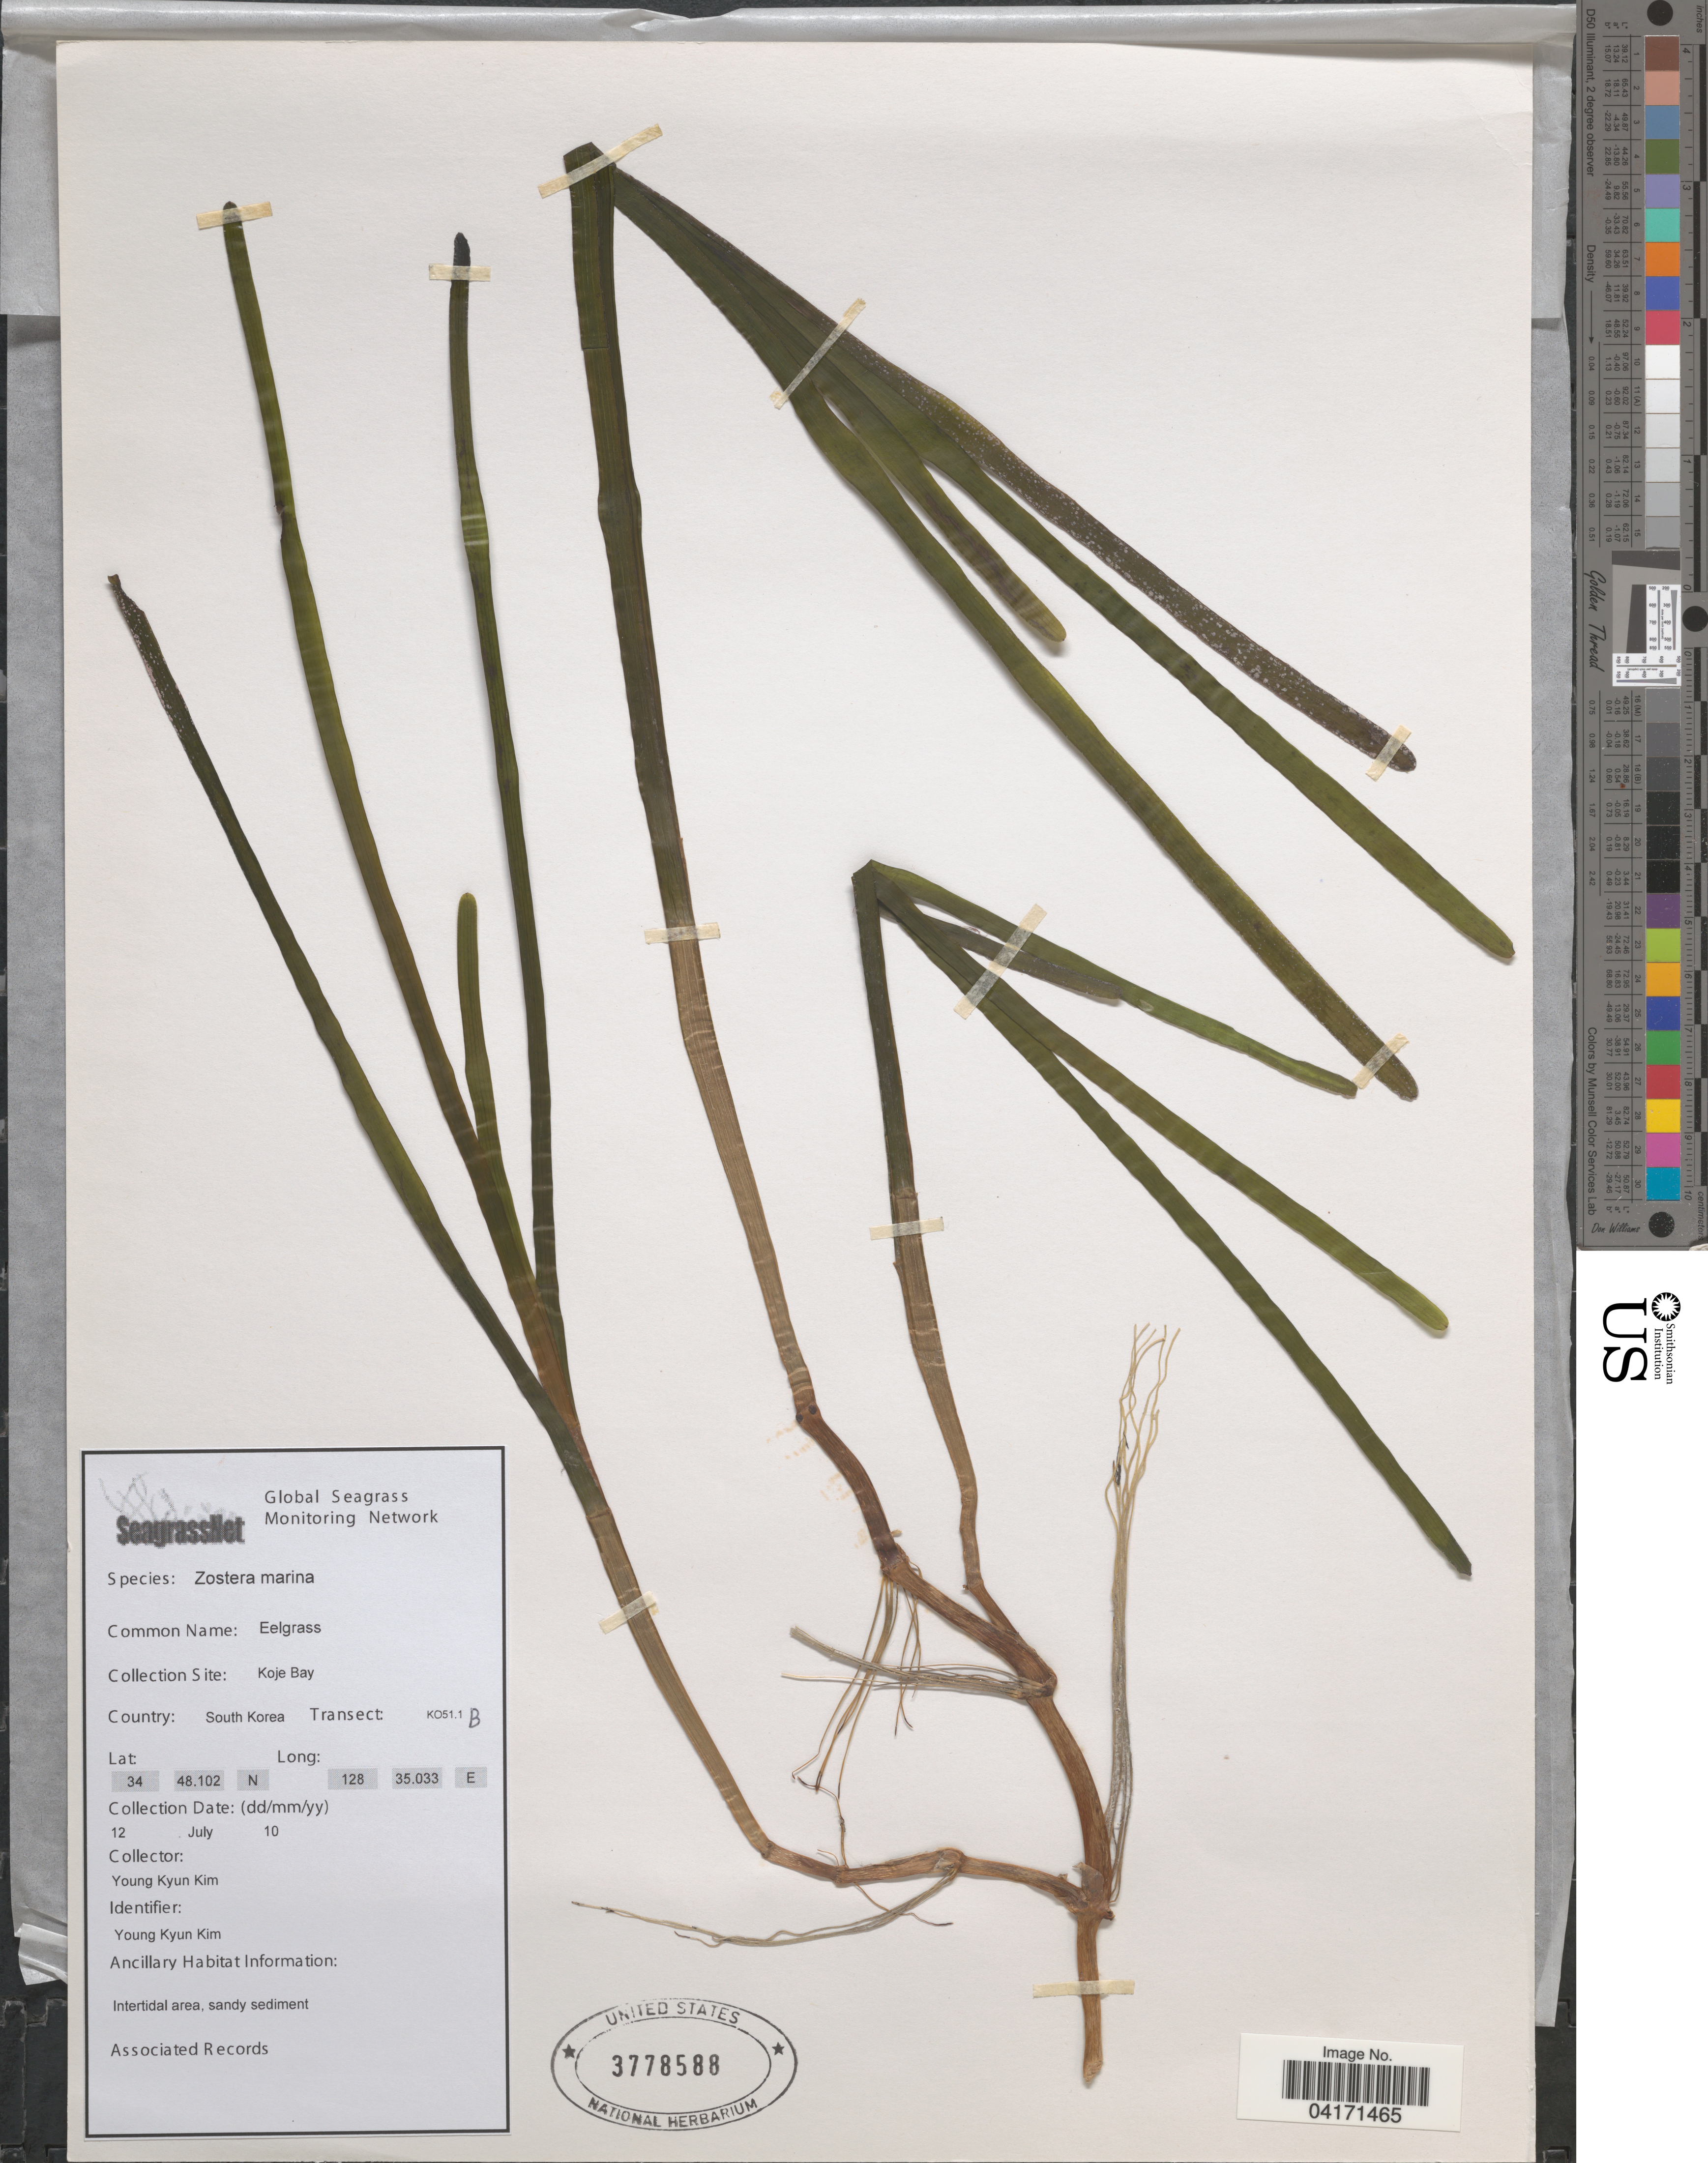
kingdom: Plantae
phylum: Tracheophyta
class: Liliopsida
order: Alismatales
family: Zosteraceae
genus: Zostera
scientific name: Zostera marina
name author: L.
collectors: Y. Kim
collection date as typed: Transcribed d/m/y: 12/7/10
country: South Korea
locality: Koje Bay. Transect: KO51.1 B.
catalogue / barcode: US 3778588